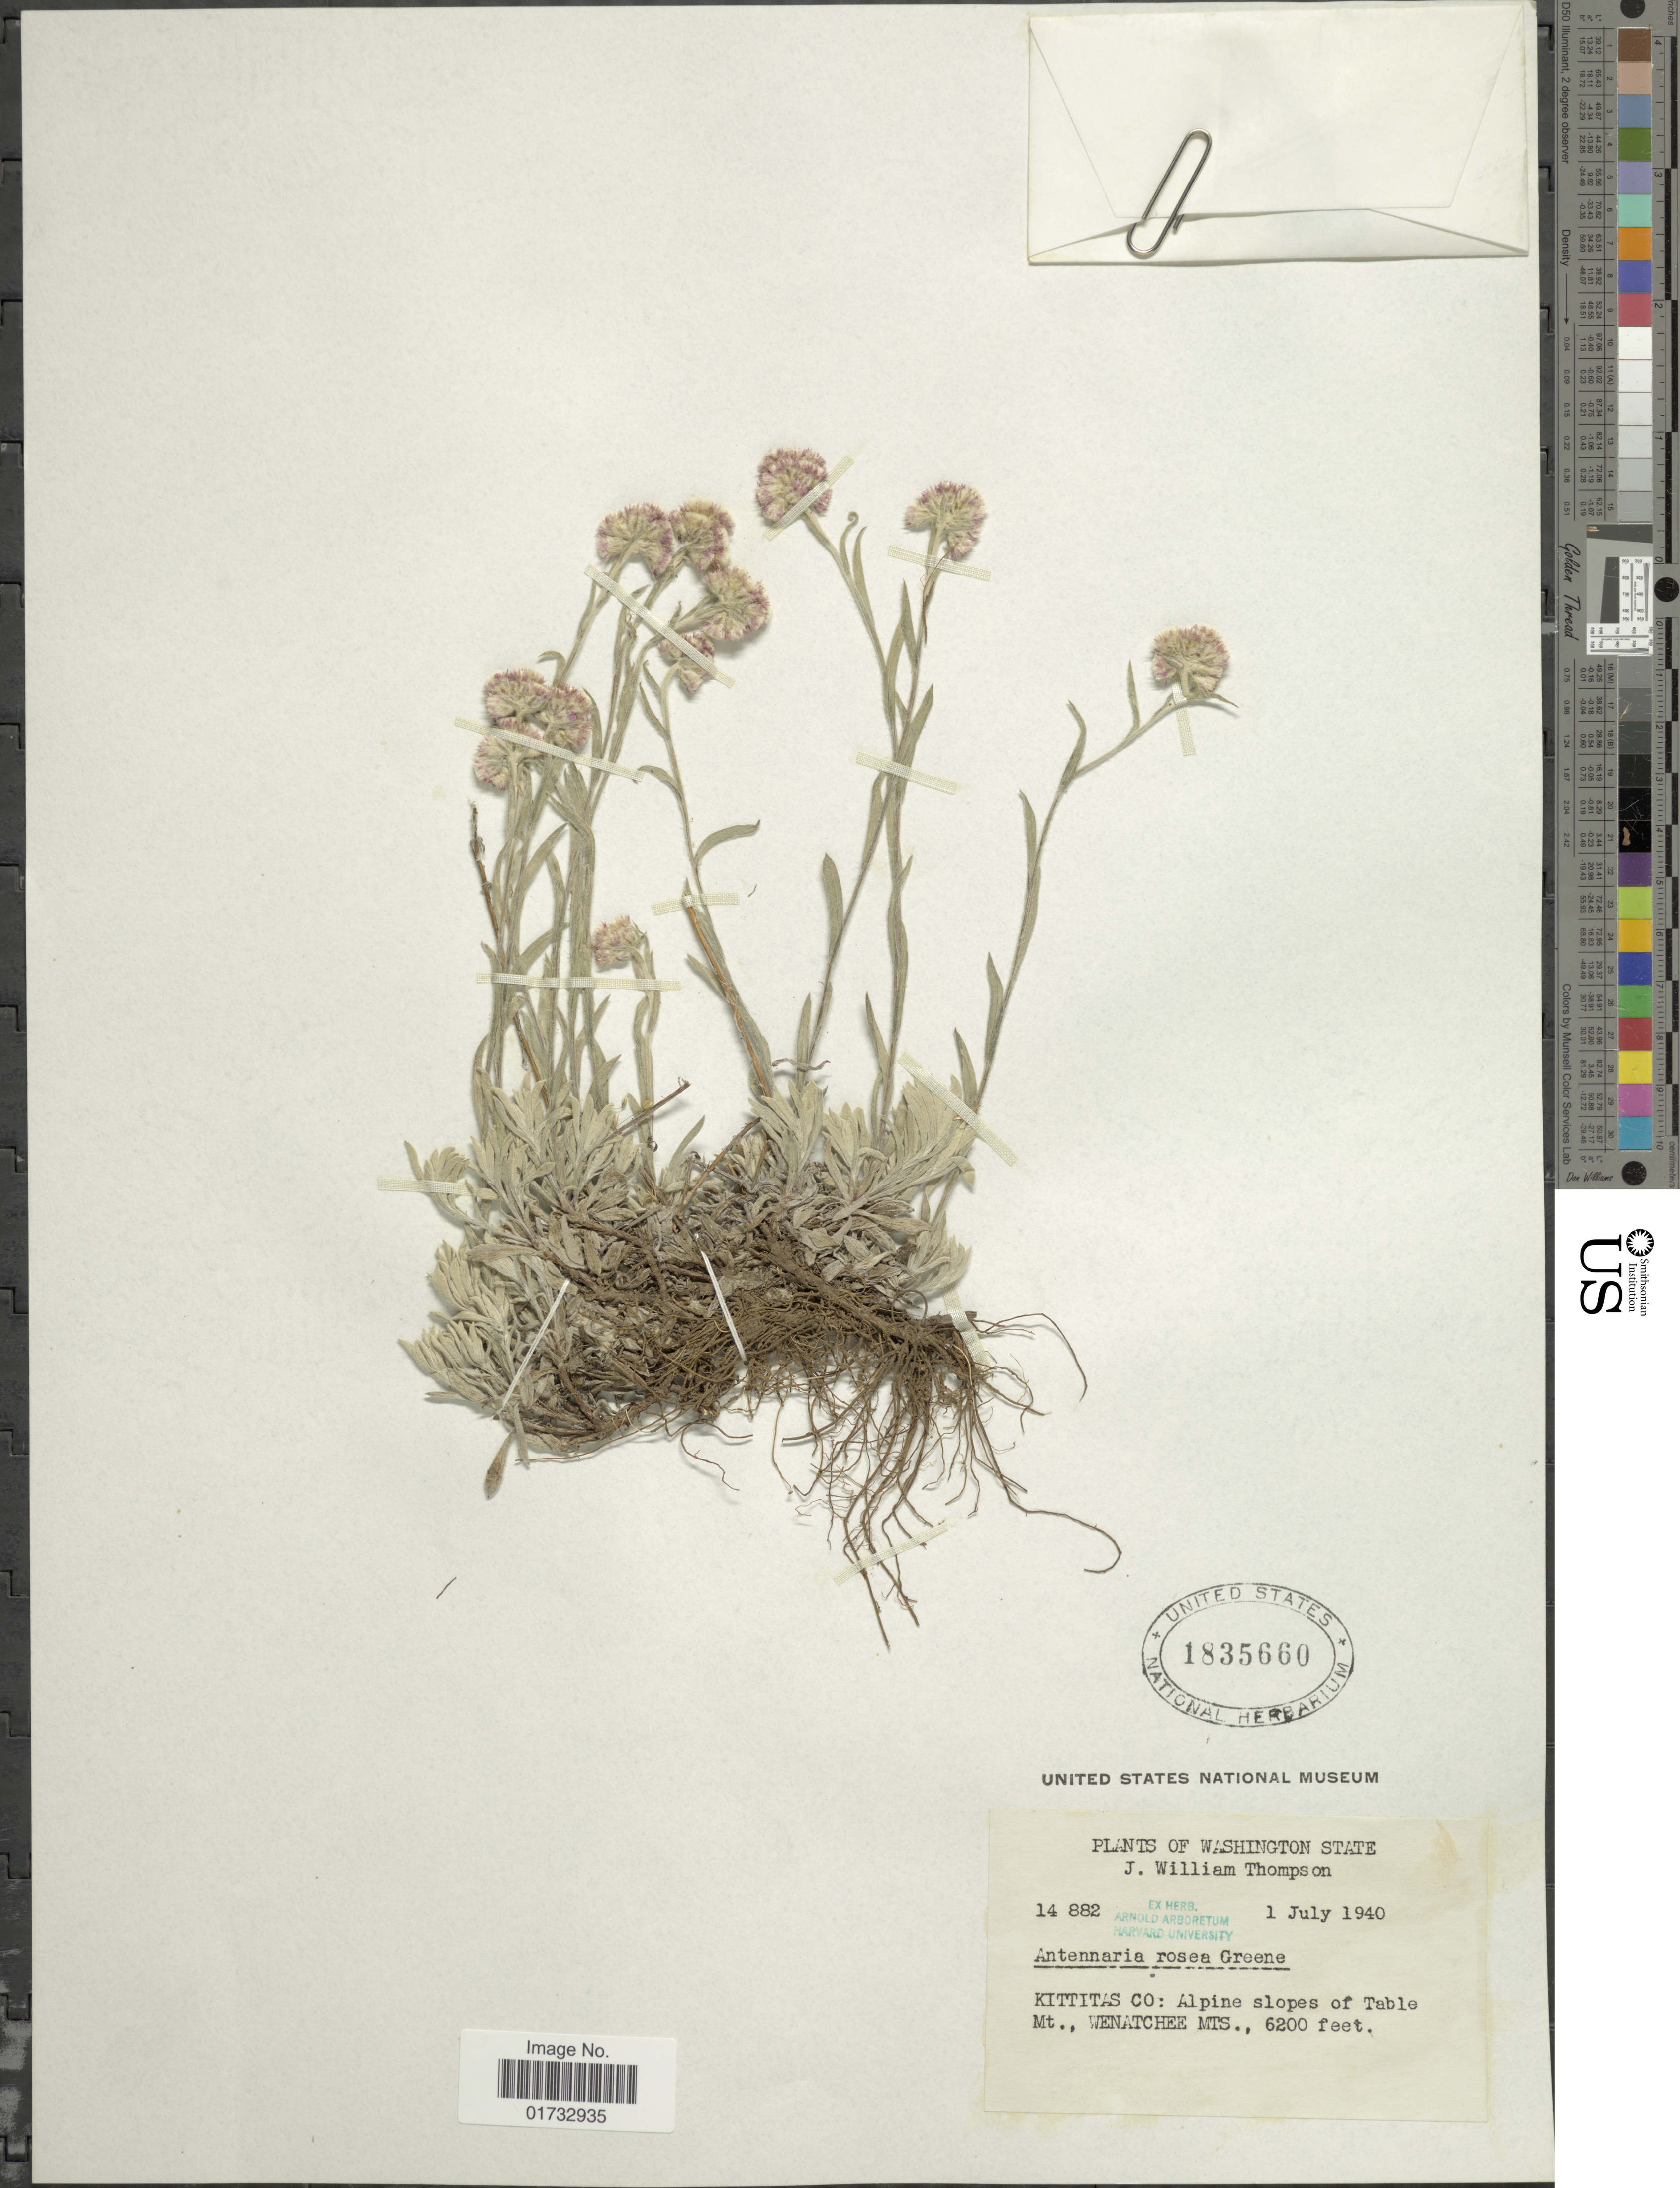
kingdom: Plantae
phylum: Tracheophyta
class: Magnoliopsida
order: Asterales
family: Asteraceae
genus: Antennaria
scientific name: Antennaria rosea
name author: Greene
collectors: J. W. Thompson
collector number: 14882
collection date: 1940-07-01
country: United States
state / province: Washington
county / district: Kittitas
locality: Kittitas Co: Alpine slopes of Table Mt., Wenatchee Mts.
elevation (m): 1890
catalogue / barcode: US 1835660